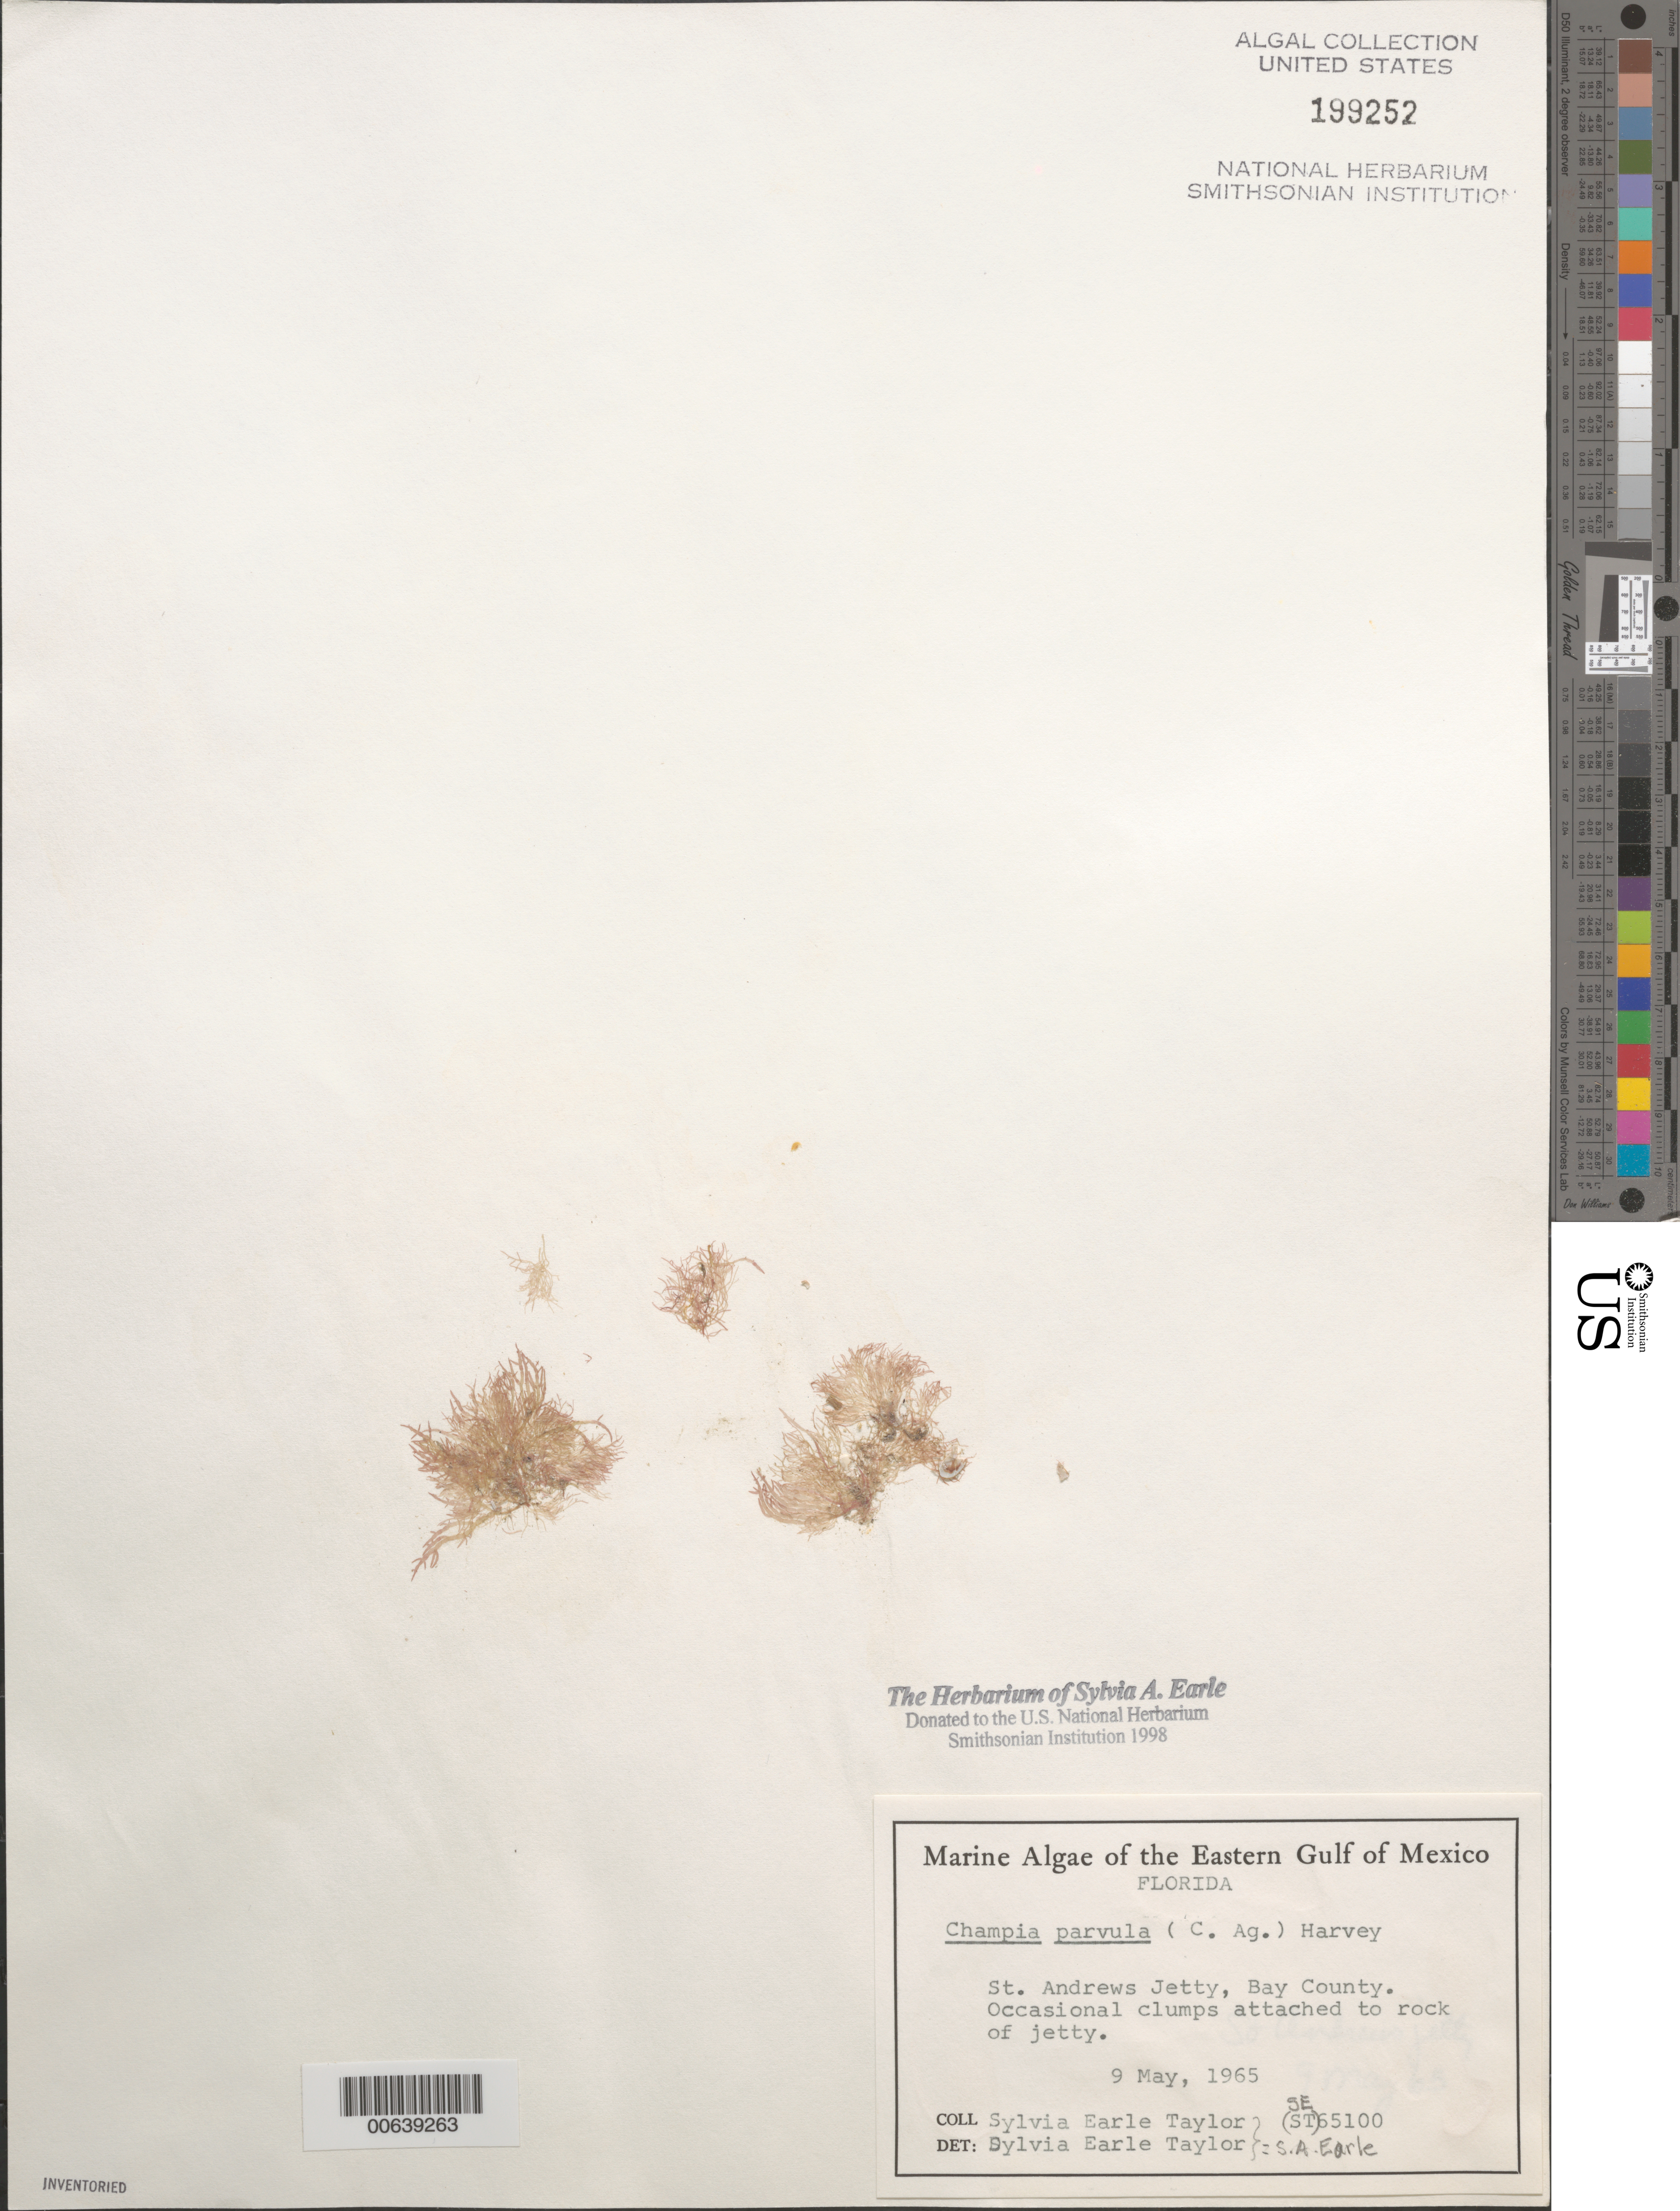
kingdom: Plantae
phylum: Rhodophyta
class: Florideophyceae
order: Rhodymeniales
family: Champiaceae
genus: Champia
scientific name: Champia parvula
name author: (C. Agardh) Harv.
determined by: Earle, S. A.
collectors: S. A. Earle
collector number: SE 65100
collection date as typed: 09 May 1965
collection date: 1965-05-09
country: United States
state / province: Florida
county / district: Bay County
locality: St. Andrews jetty, (St. Andrews State Park), Panama City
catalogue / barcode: US 199252